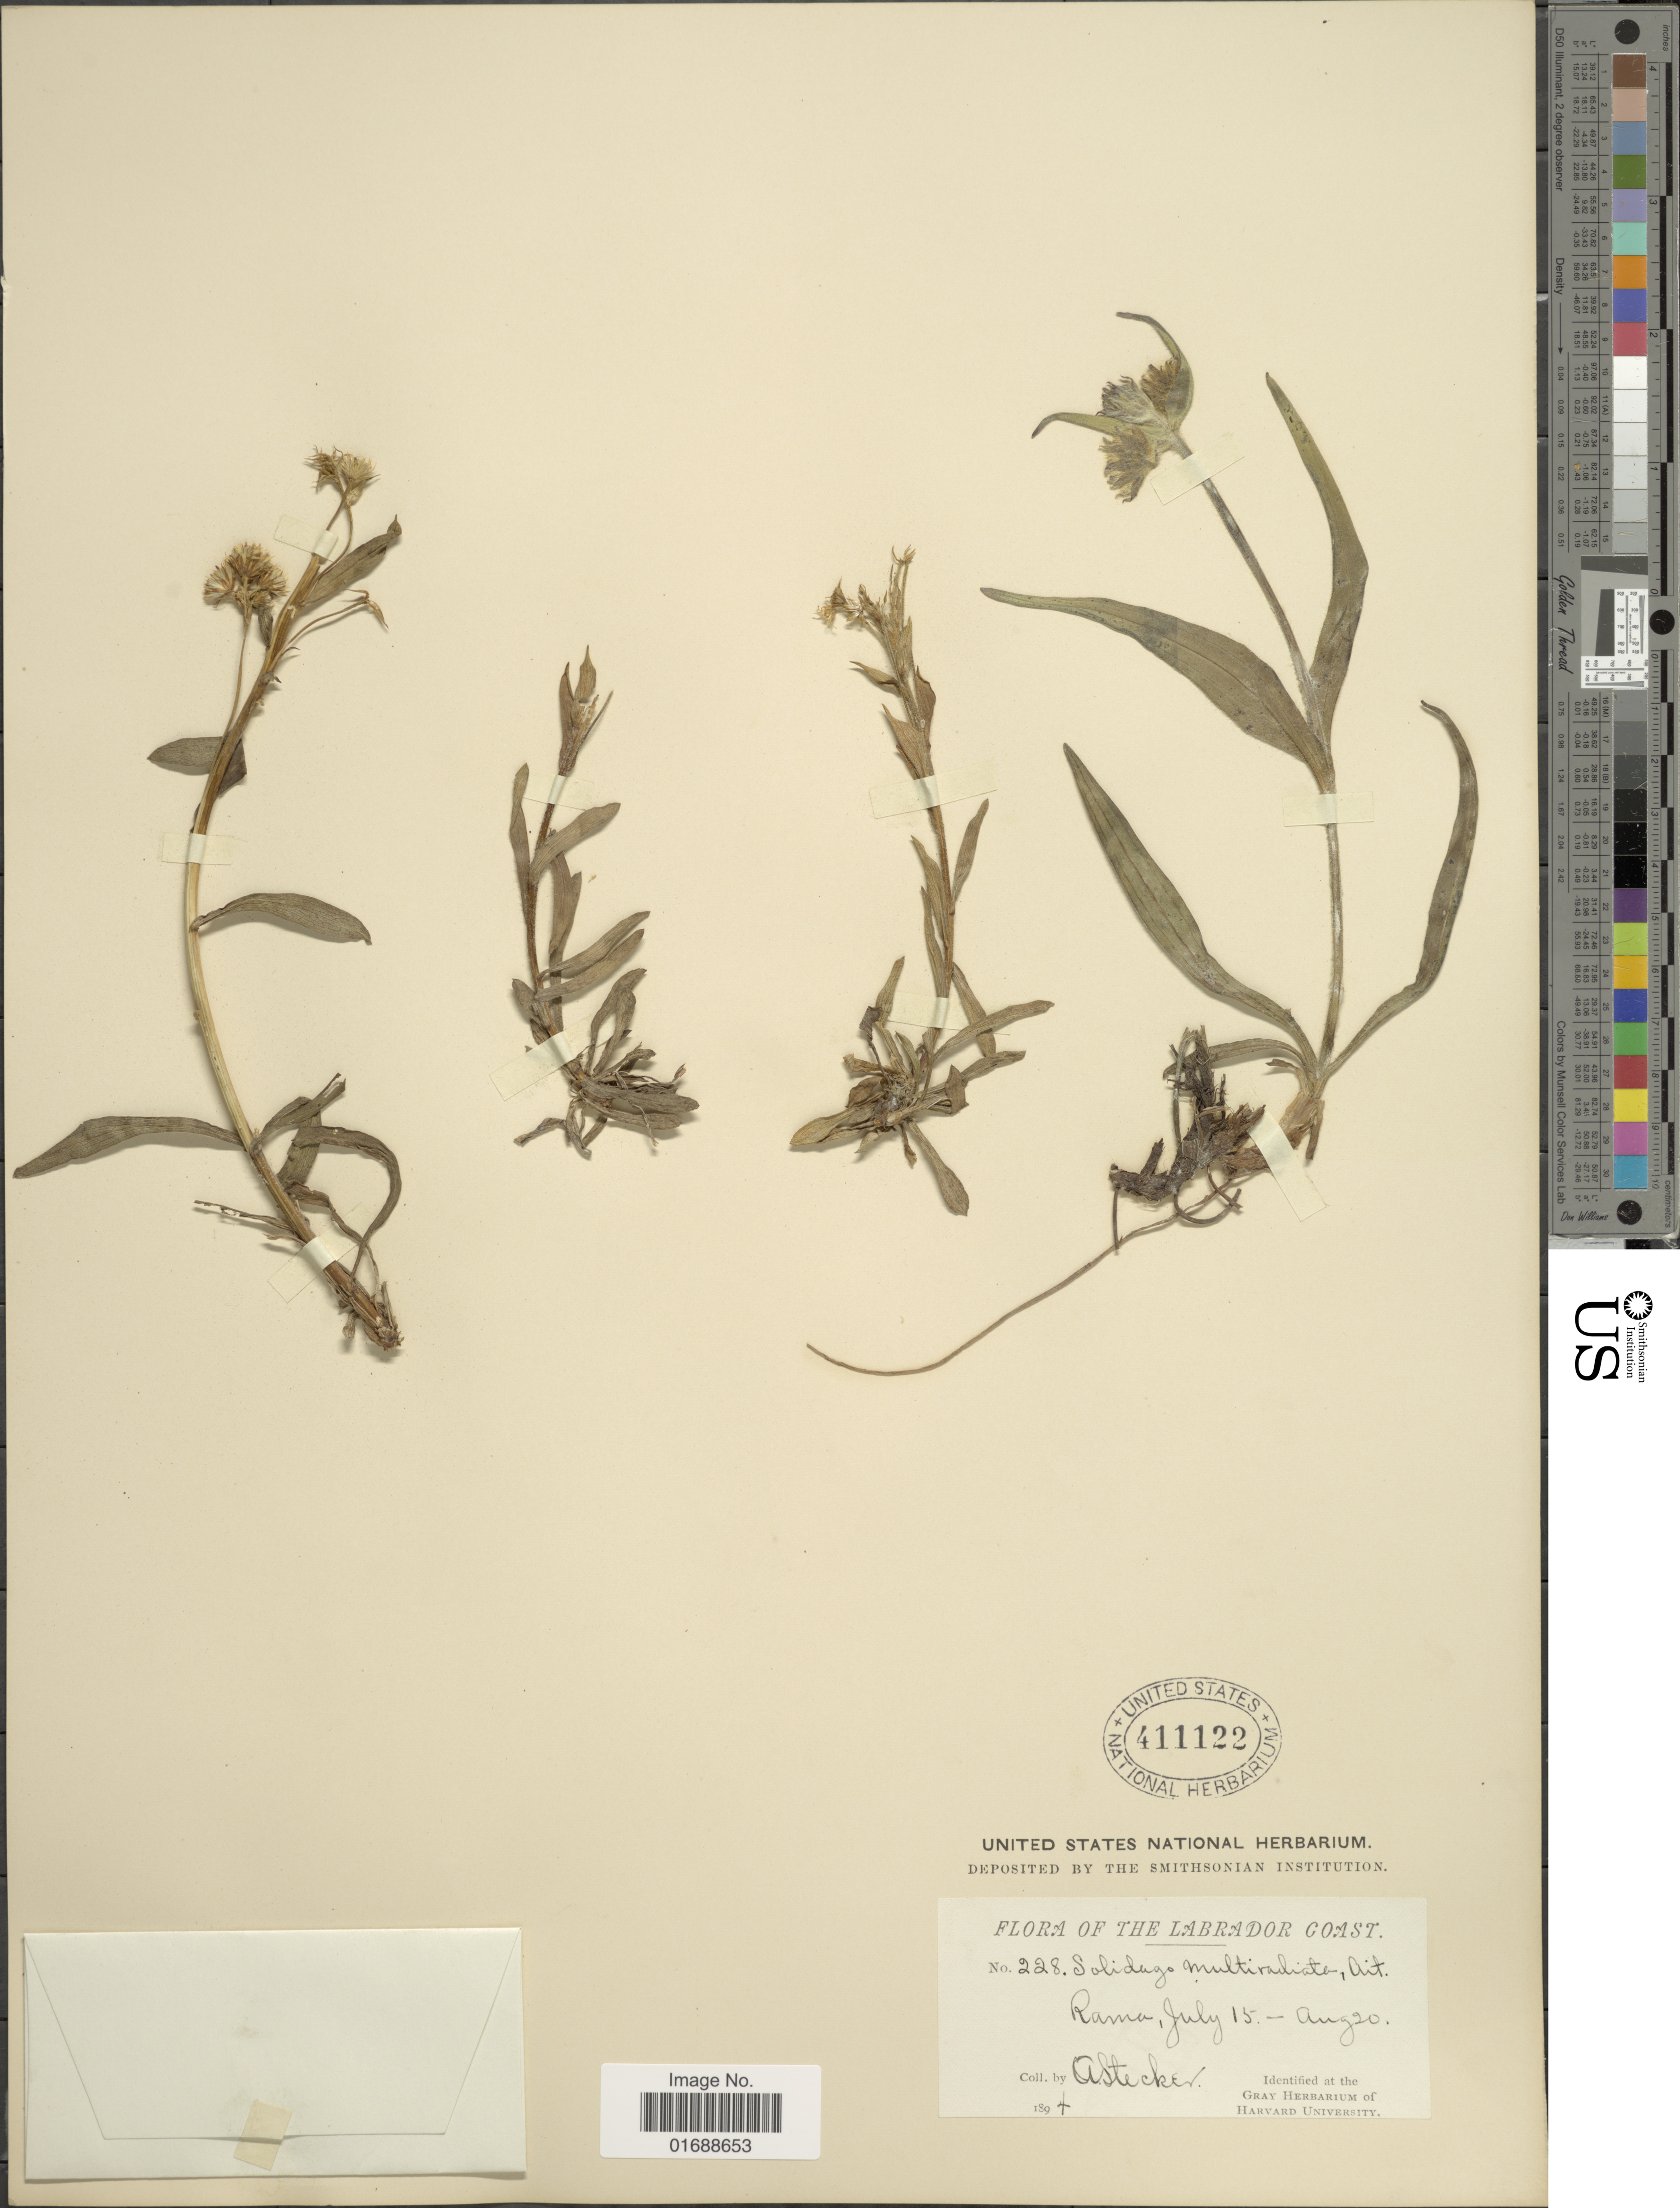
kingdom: Plantae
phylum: Tracheophyta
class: Magnoliopsida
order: Asterales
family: Asteraceae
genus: Solidago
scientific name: Solidago multiradiata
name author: Aiton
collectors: A. Stecker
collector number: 228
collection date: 1894-07-15/1894-08-20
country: Canada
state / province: Newfoundland and Labrador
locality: Labrador Coast, Rama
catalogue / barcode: US 411122